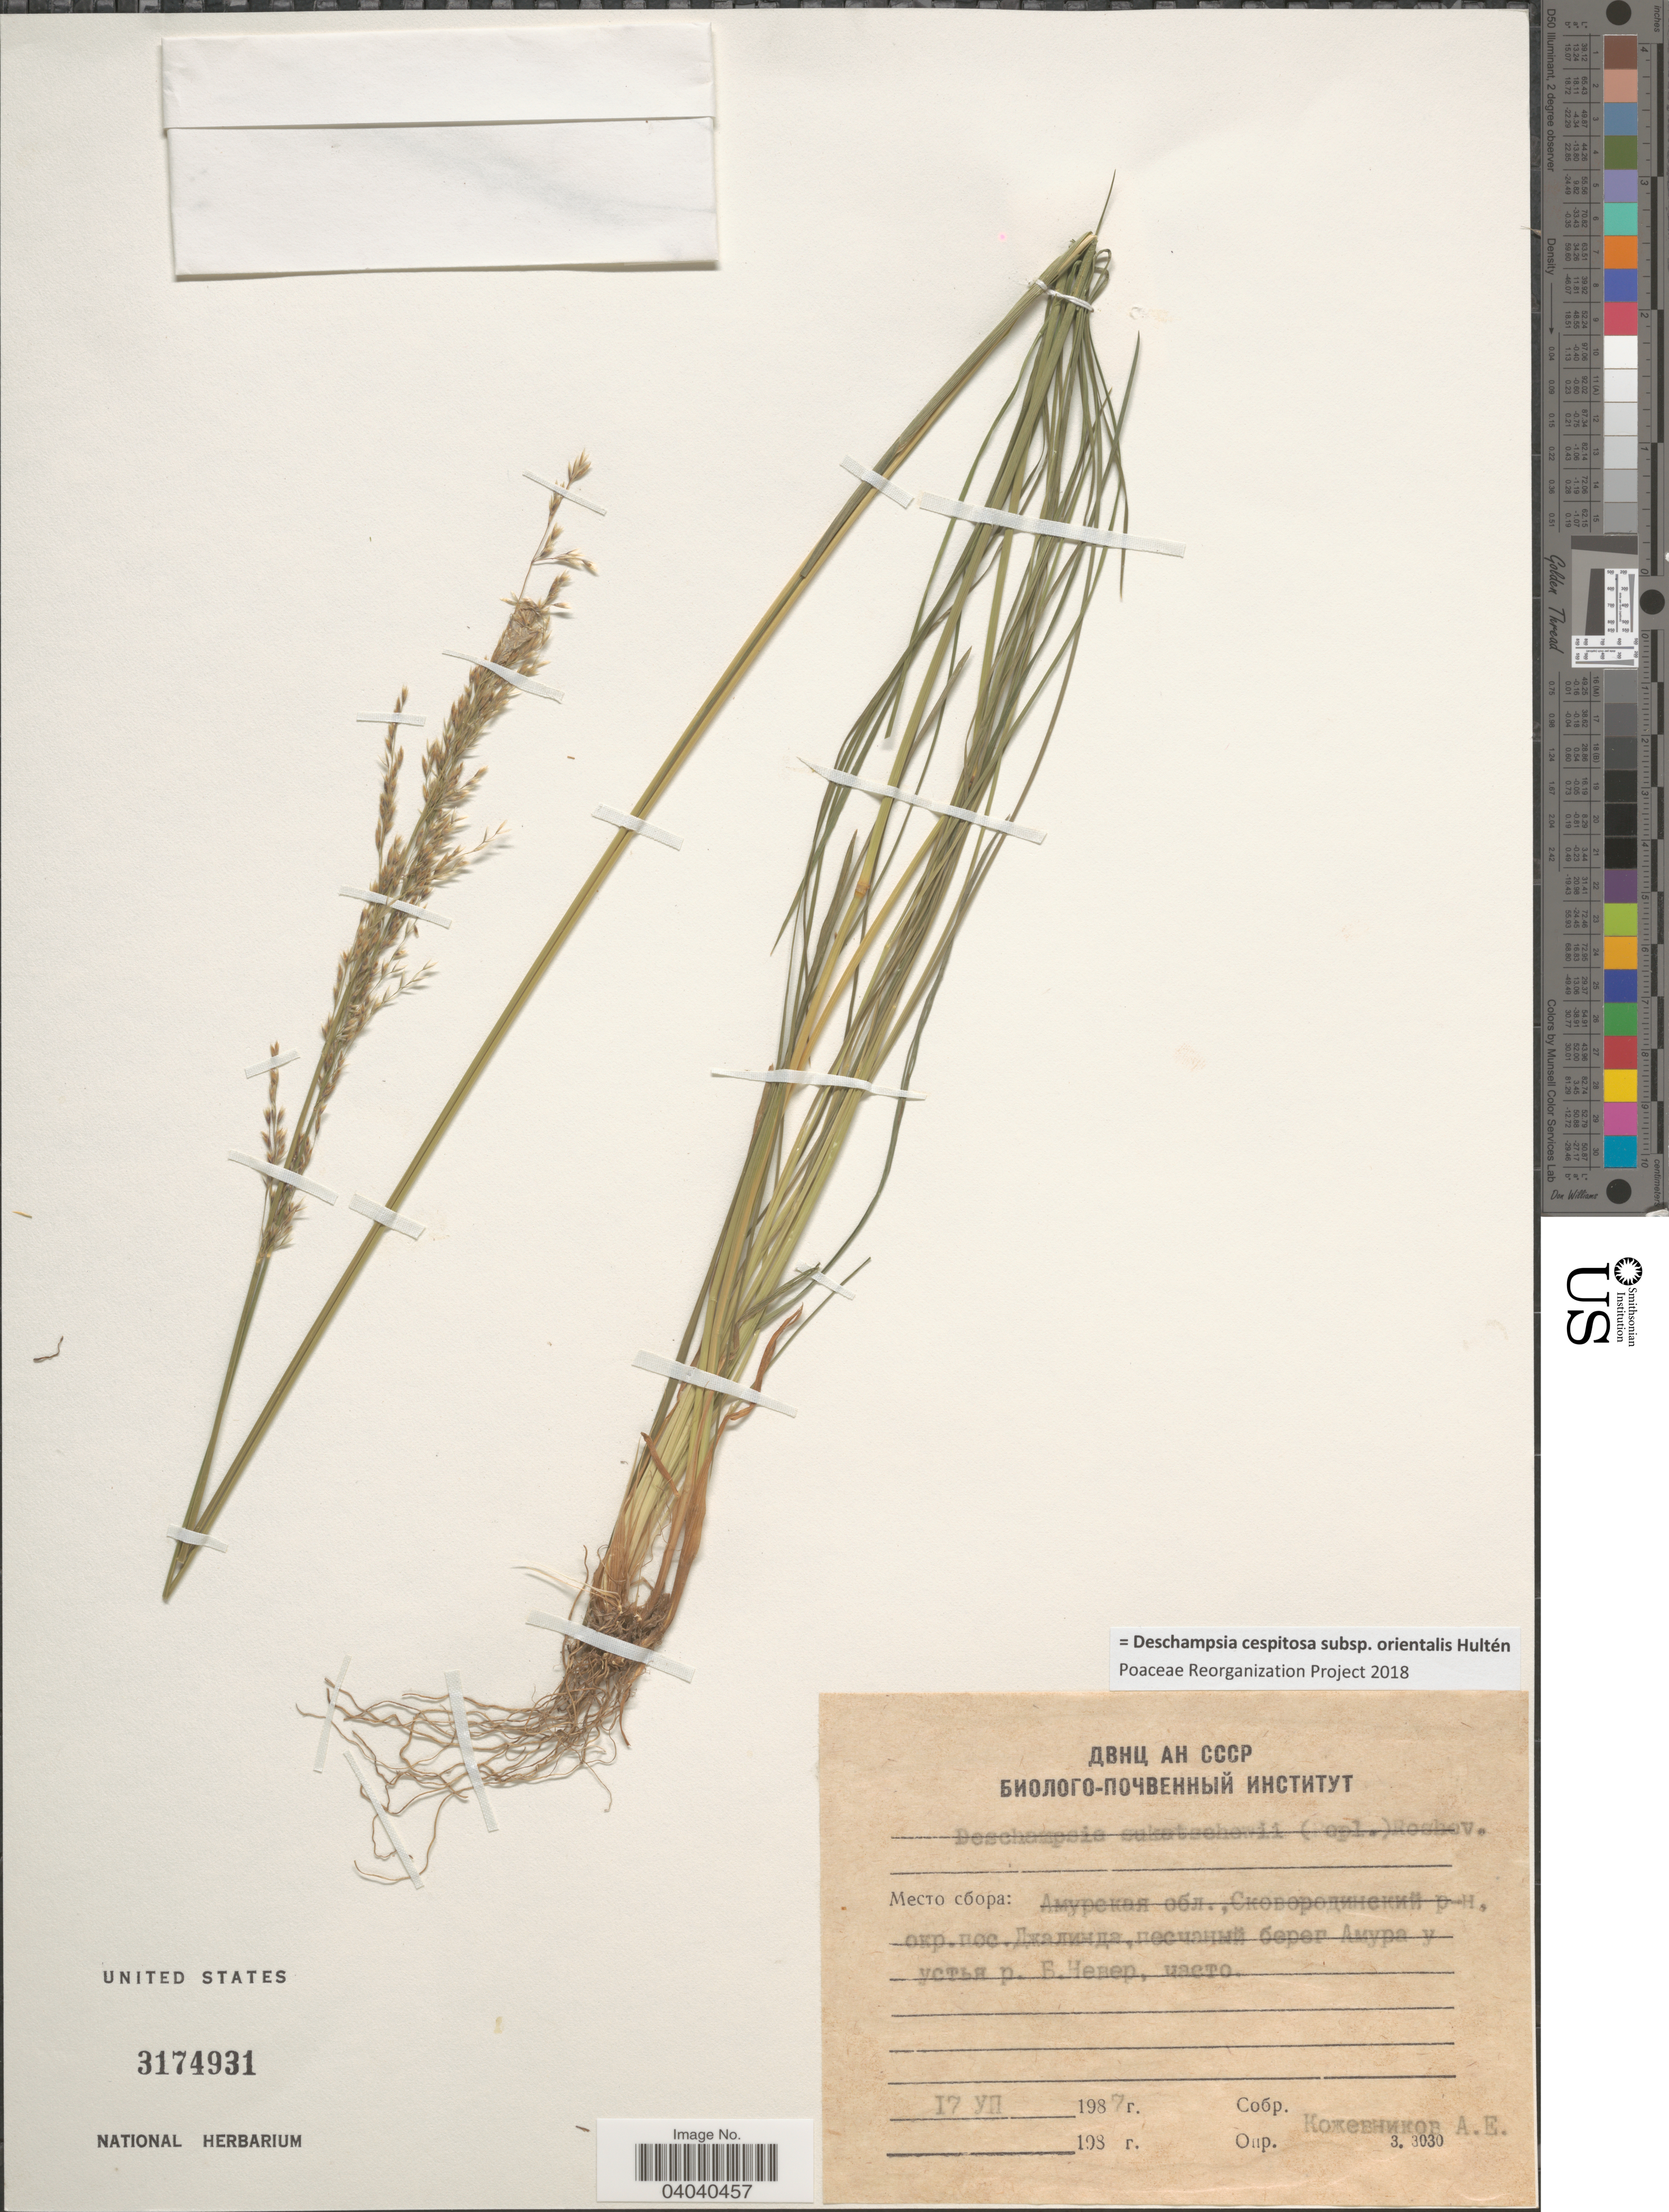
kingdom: Plantae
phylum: Tracheophyta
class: Liliopsida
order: Poales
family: Poaceae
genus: Deschampsia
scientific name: Deschampsia cespitosa subsp. orientalis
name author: Hultén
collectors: A. Kozhevnikov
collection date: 1987-07-17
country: Russian Federation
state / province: Amur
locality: District Skovorodinskiy, near village Dzhalinda, shore of Amur River near mouth of river Bolshoy Never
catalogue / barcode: US 3174931